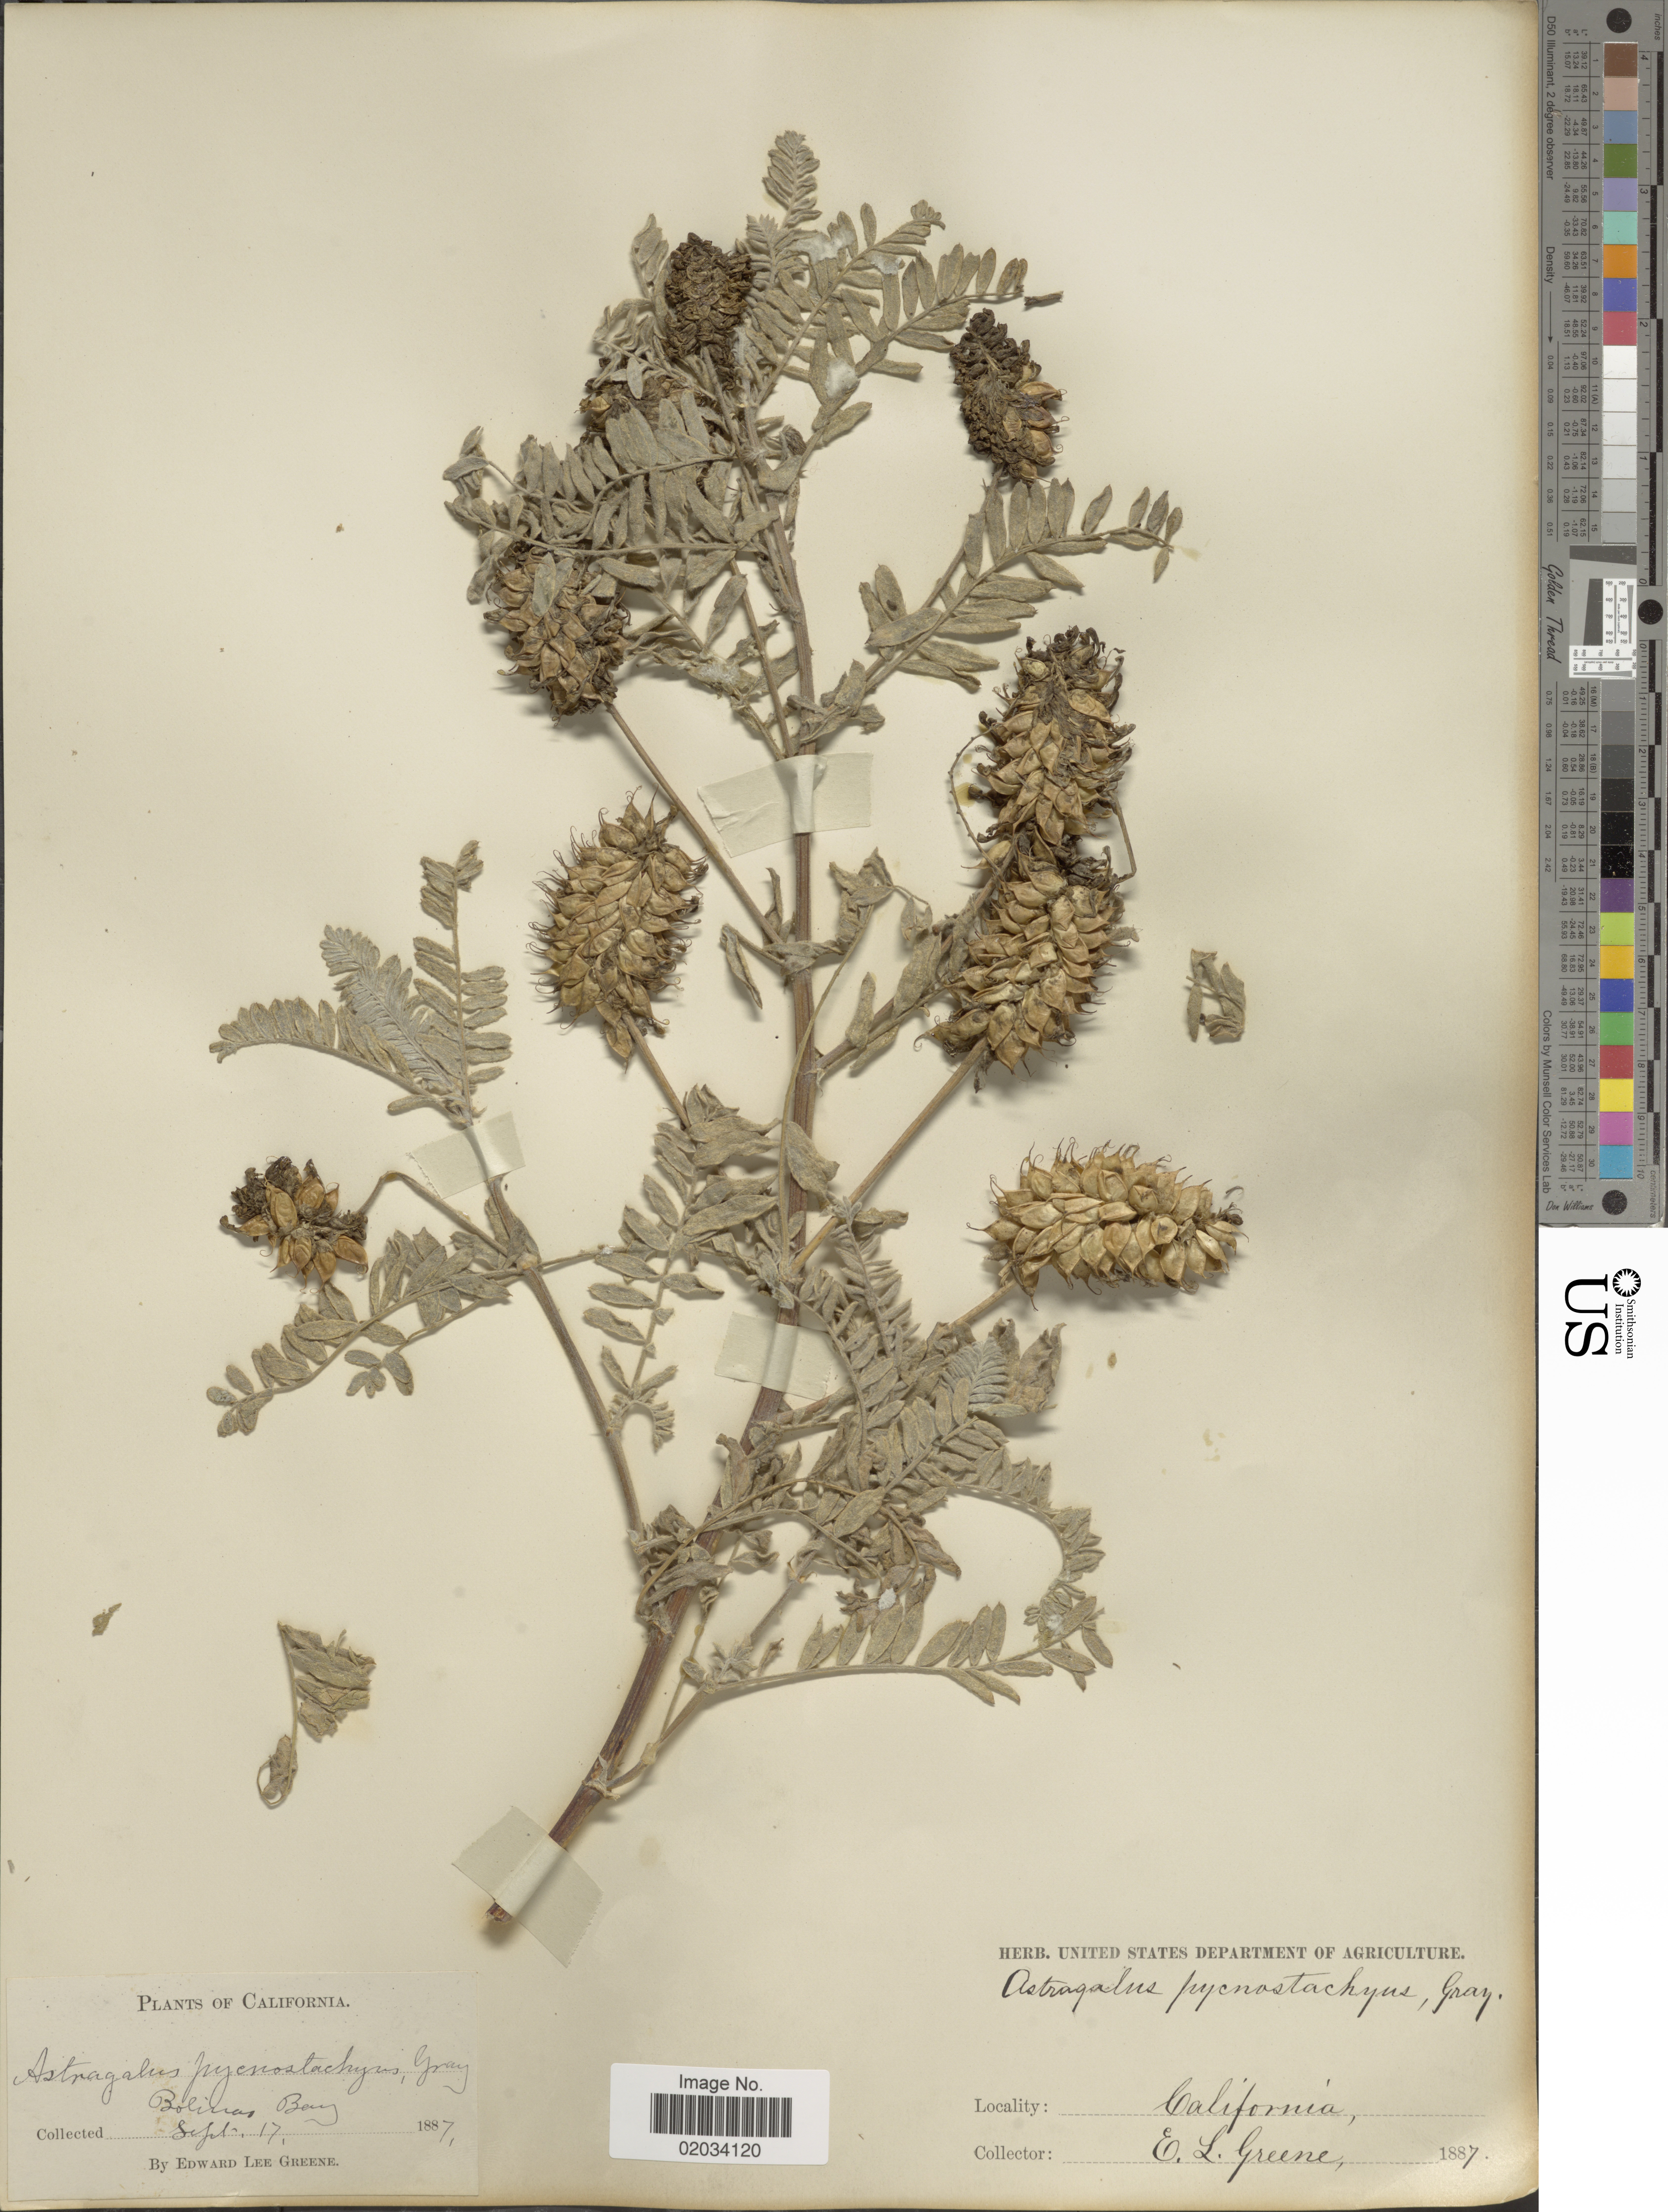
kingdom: Plantae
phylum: Tracheophyta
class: Magnoliopsida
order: Fabales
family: Fabaceae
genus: Astragalus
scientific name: Astragalus pycnostachius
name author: A. Gray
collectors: E. L. Greene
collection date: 1887-09-17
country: United States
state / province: California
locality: Bolinas Bay